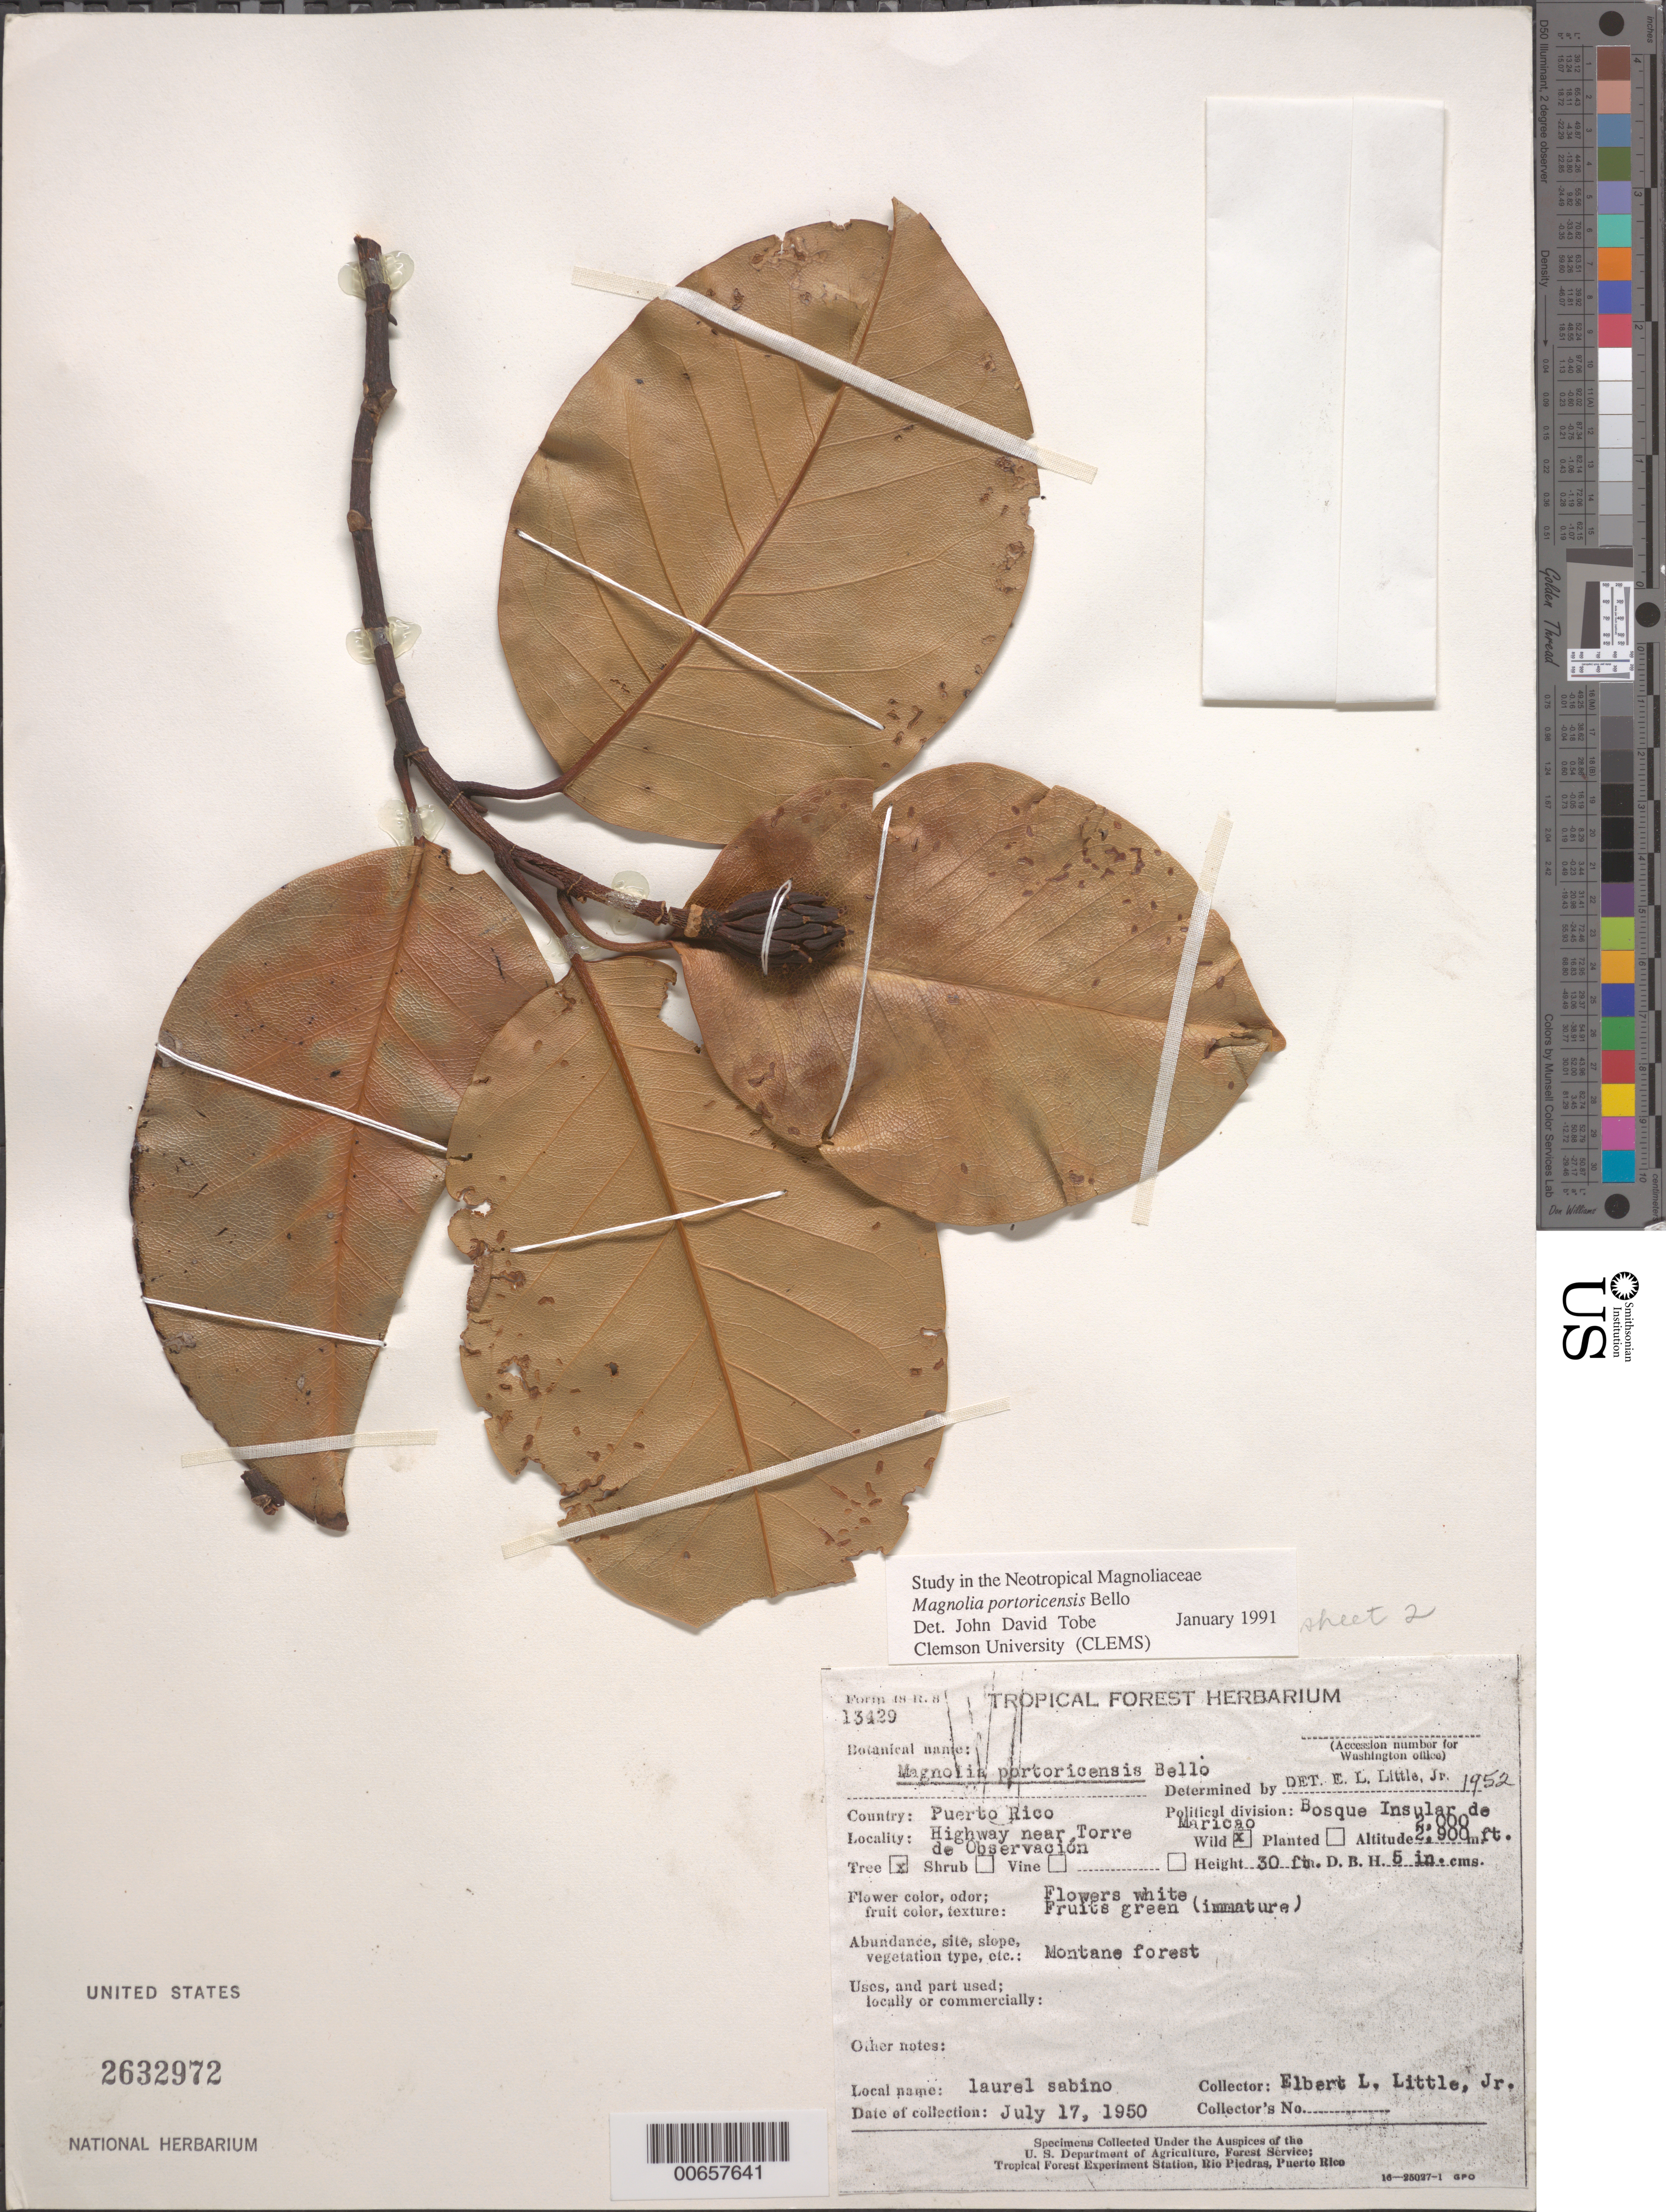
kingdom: Plantae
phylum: Tracheophyta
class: Magnoliopsida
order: Magnoliales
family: Magnoliaceae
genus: Magnolia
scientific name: Magnolia portoricensis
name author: Bello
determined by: Tobe, J. D., (CLEMS), Clemson University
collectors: E. L. Little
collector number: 13429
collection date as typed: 17 Jul 1950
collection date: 1950-07-17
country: Puerto Rico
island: Greater Antilles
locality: Bosque Insular de Maricao, Hy. Near Torre de Observacion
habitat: Montane Forest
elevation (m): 610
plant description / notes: Common name: laurel sabino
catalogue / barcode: US 2632972